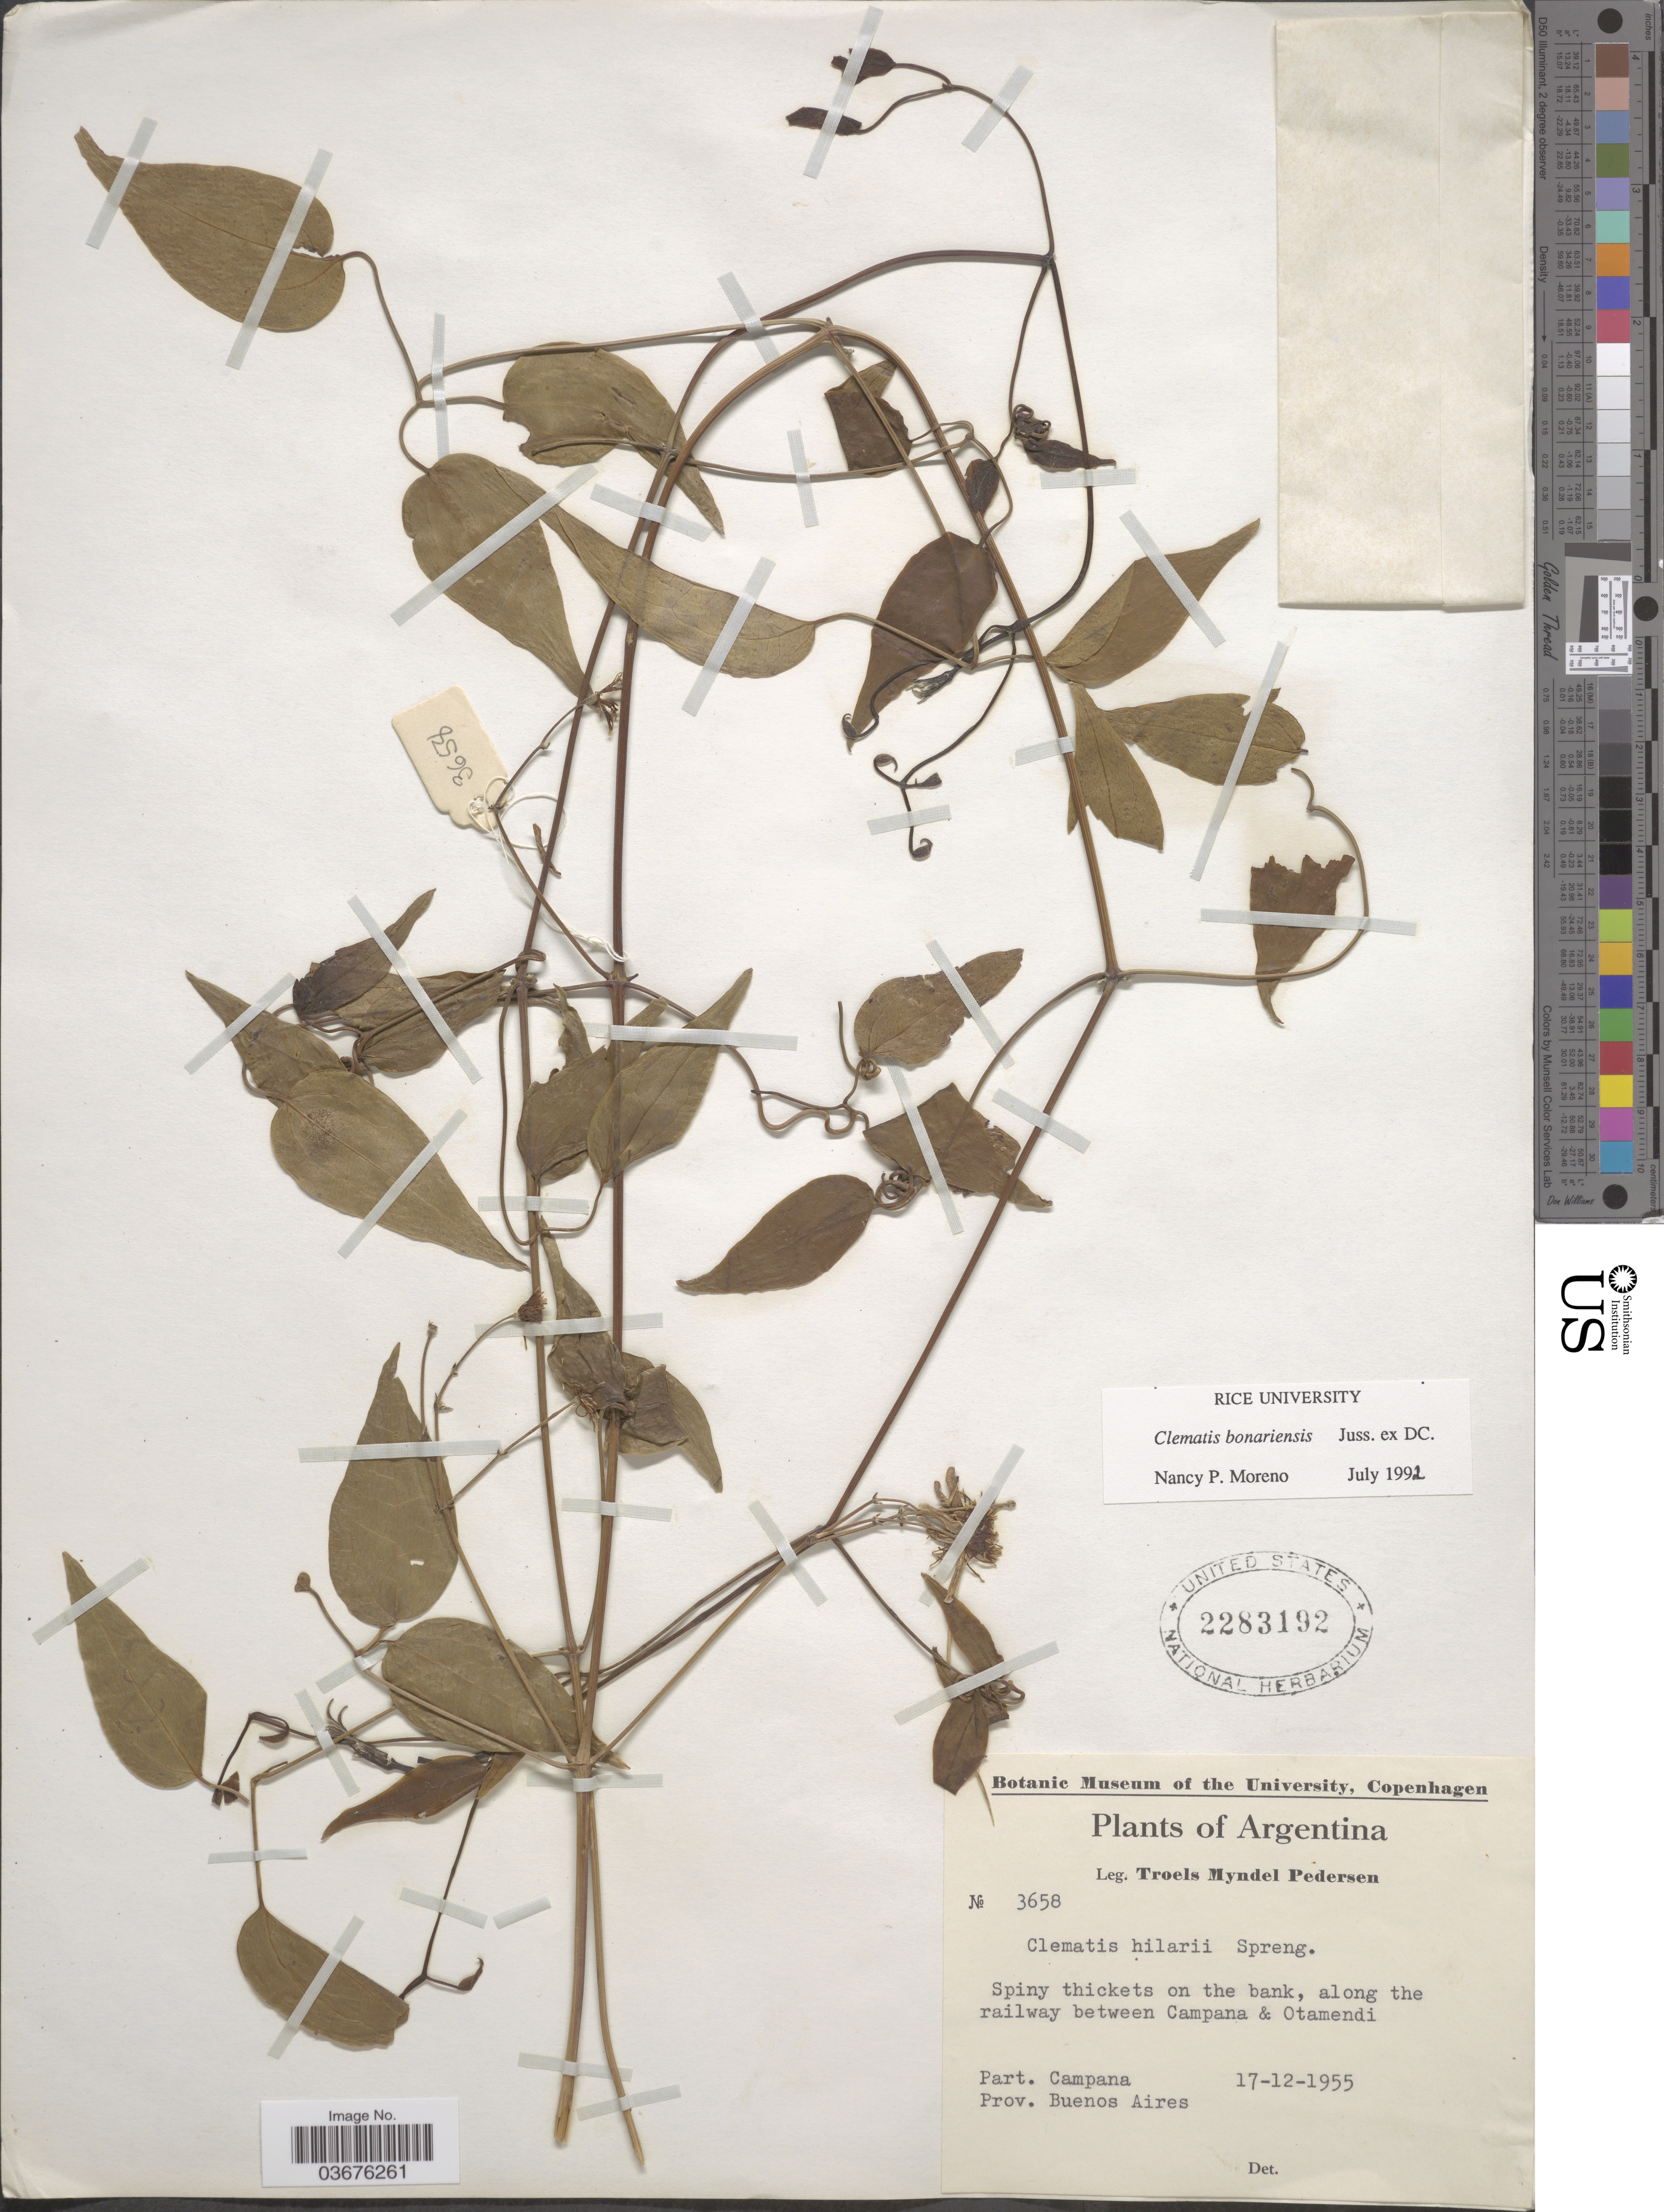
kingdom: Plantae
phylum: Tracheophyta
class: Magnoliopsida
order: Ranunculales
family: Ranunculaceae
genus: Clematis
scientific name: Clematis bonariensis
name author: Juss. ex DC.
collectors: T. Pederson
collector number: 3658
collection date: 1955-12-17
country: Argentina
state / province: Buenos Aires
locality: Spiny thickets on the bank, along the railway between Campana & Otamendi, Part. Campana.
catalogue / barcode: US 2283192